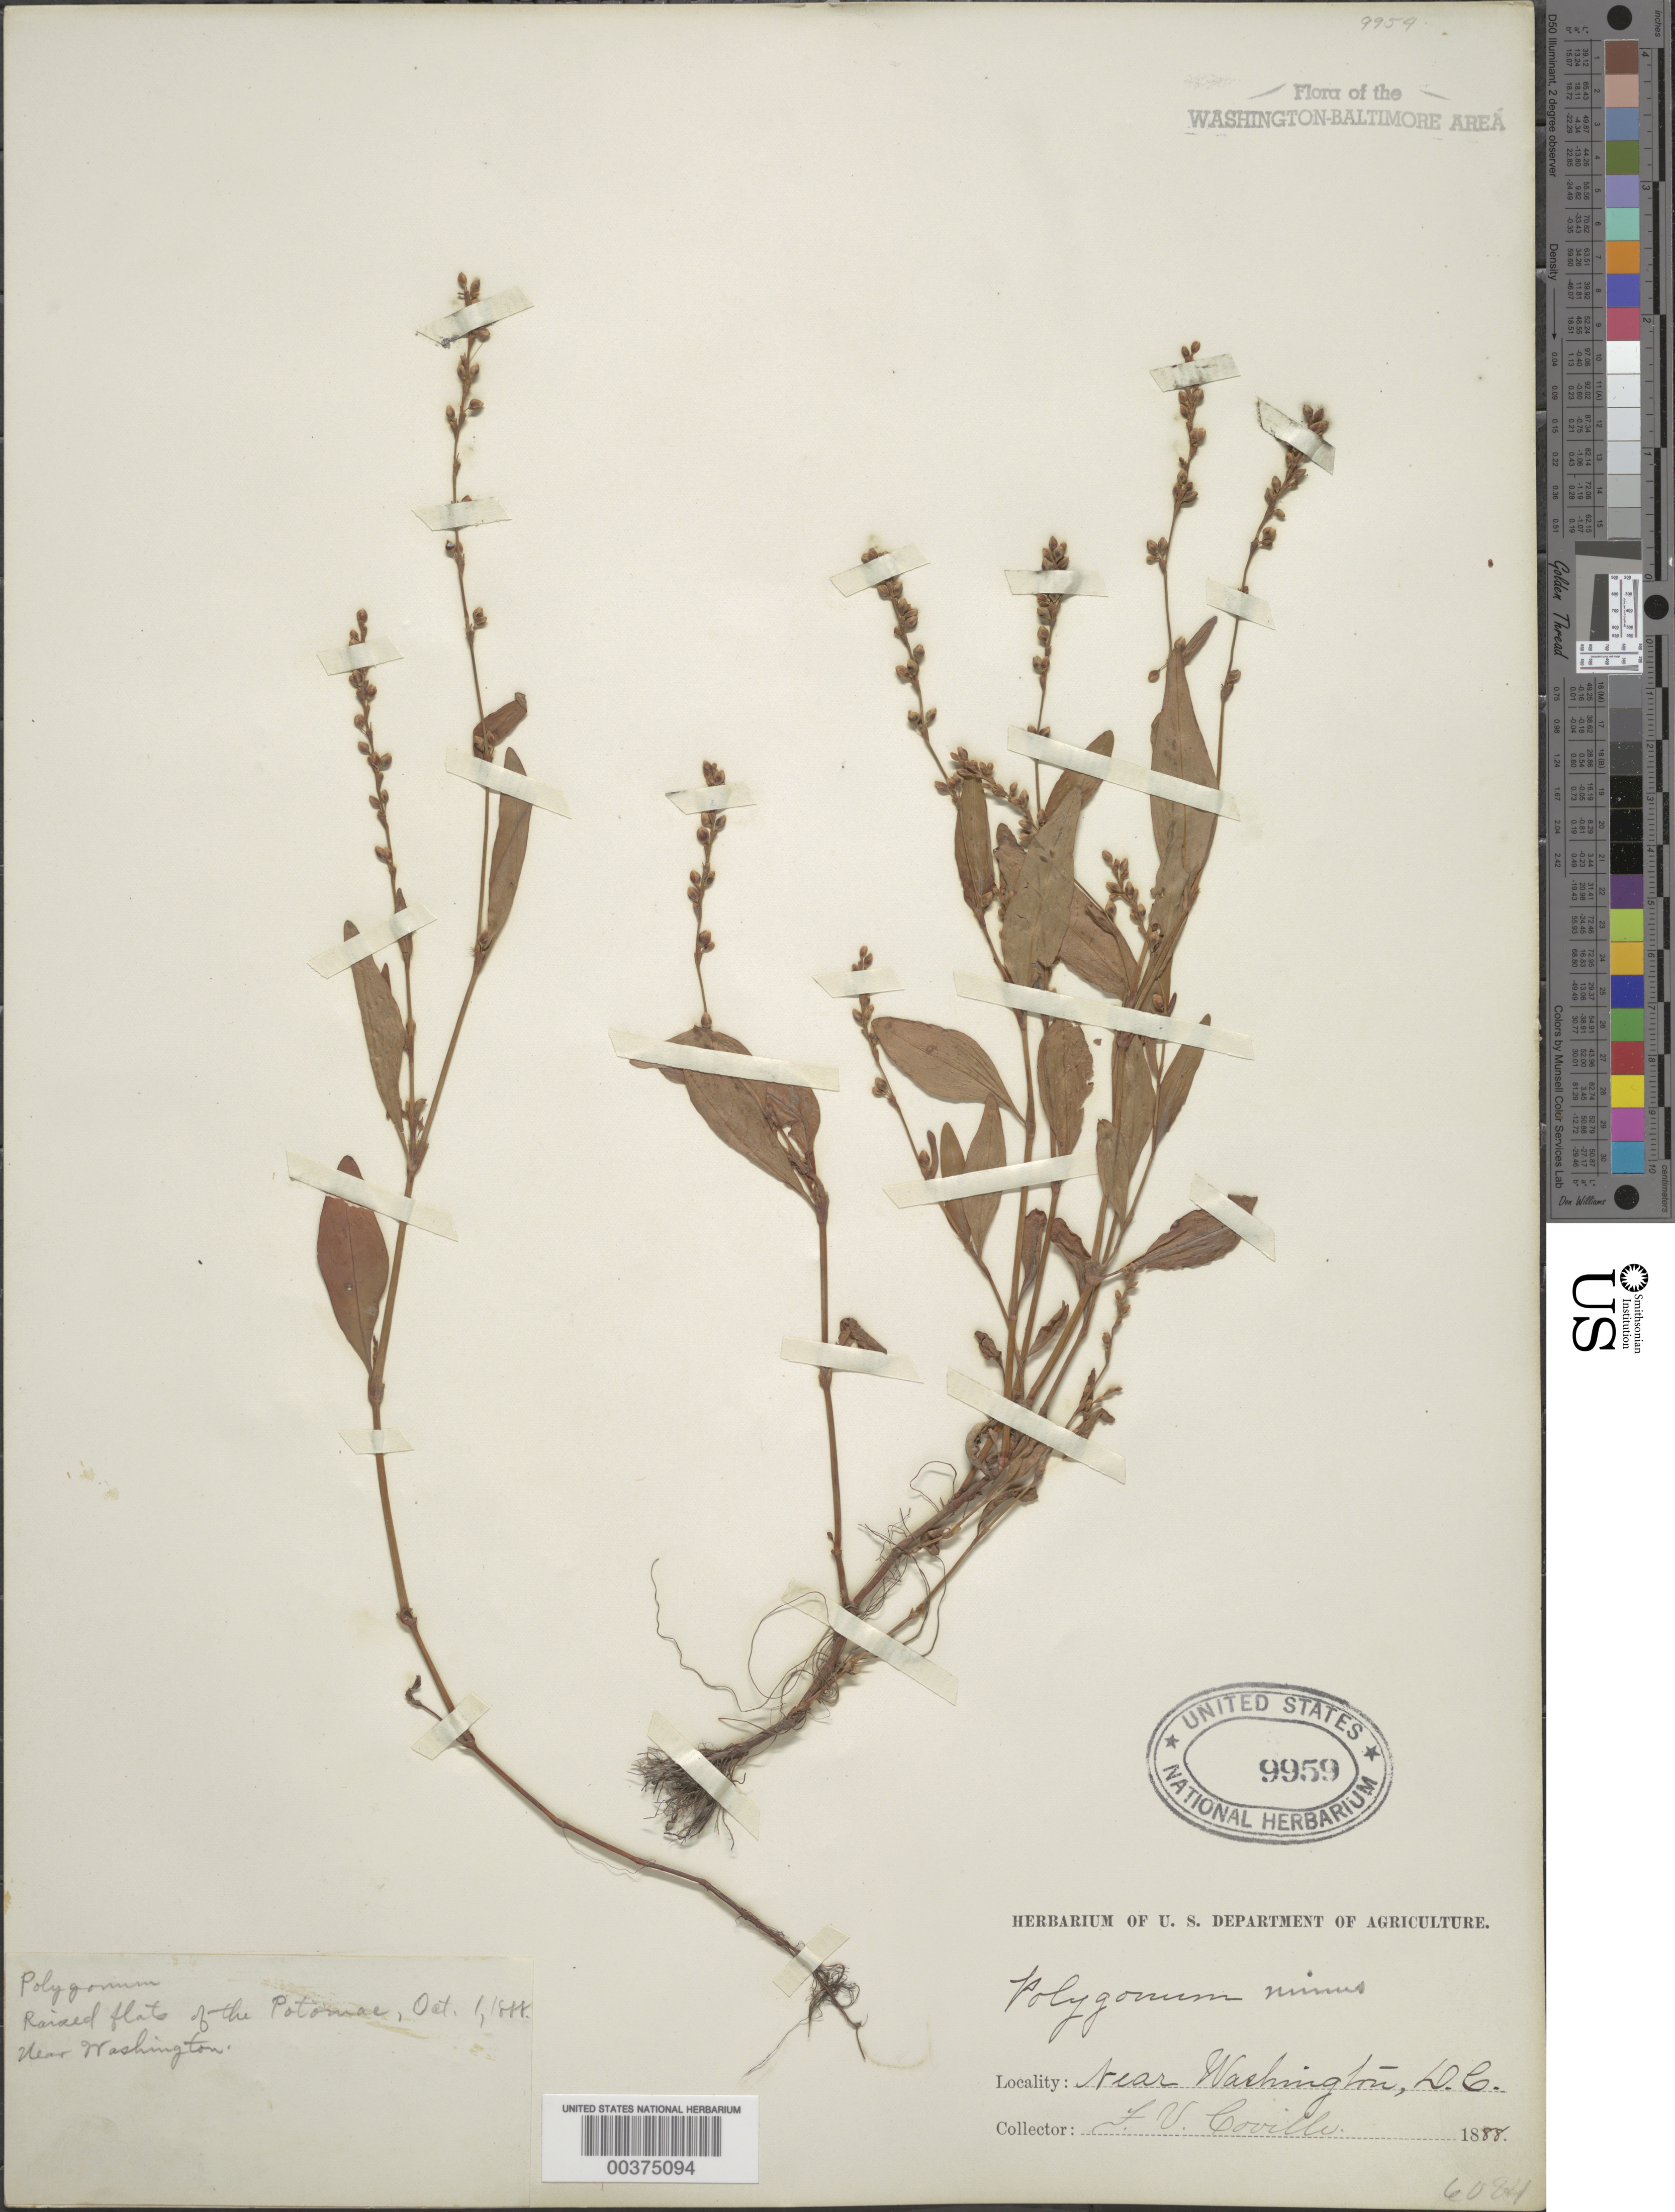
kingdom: Plantae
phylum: Tracheophyta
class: Magnoliopsida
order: Caryophyllales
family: Polygonaceae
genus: Persicaria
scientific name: Persicaria punctata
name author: (Elliott) Small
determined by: Atha, D. E.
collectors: F. V. Coville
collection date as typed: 01 Oct 1888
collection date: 1888-10-01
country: United States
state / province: District of Columbia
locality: Potomac Flats, Washington DC area C. and O. Canal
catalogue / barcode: US 9959